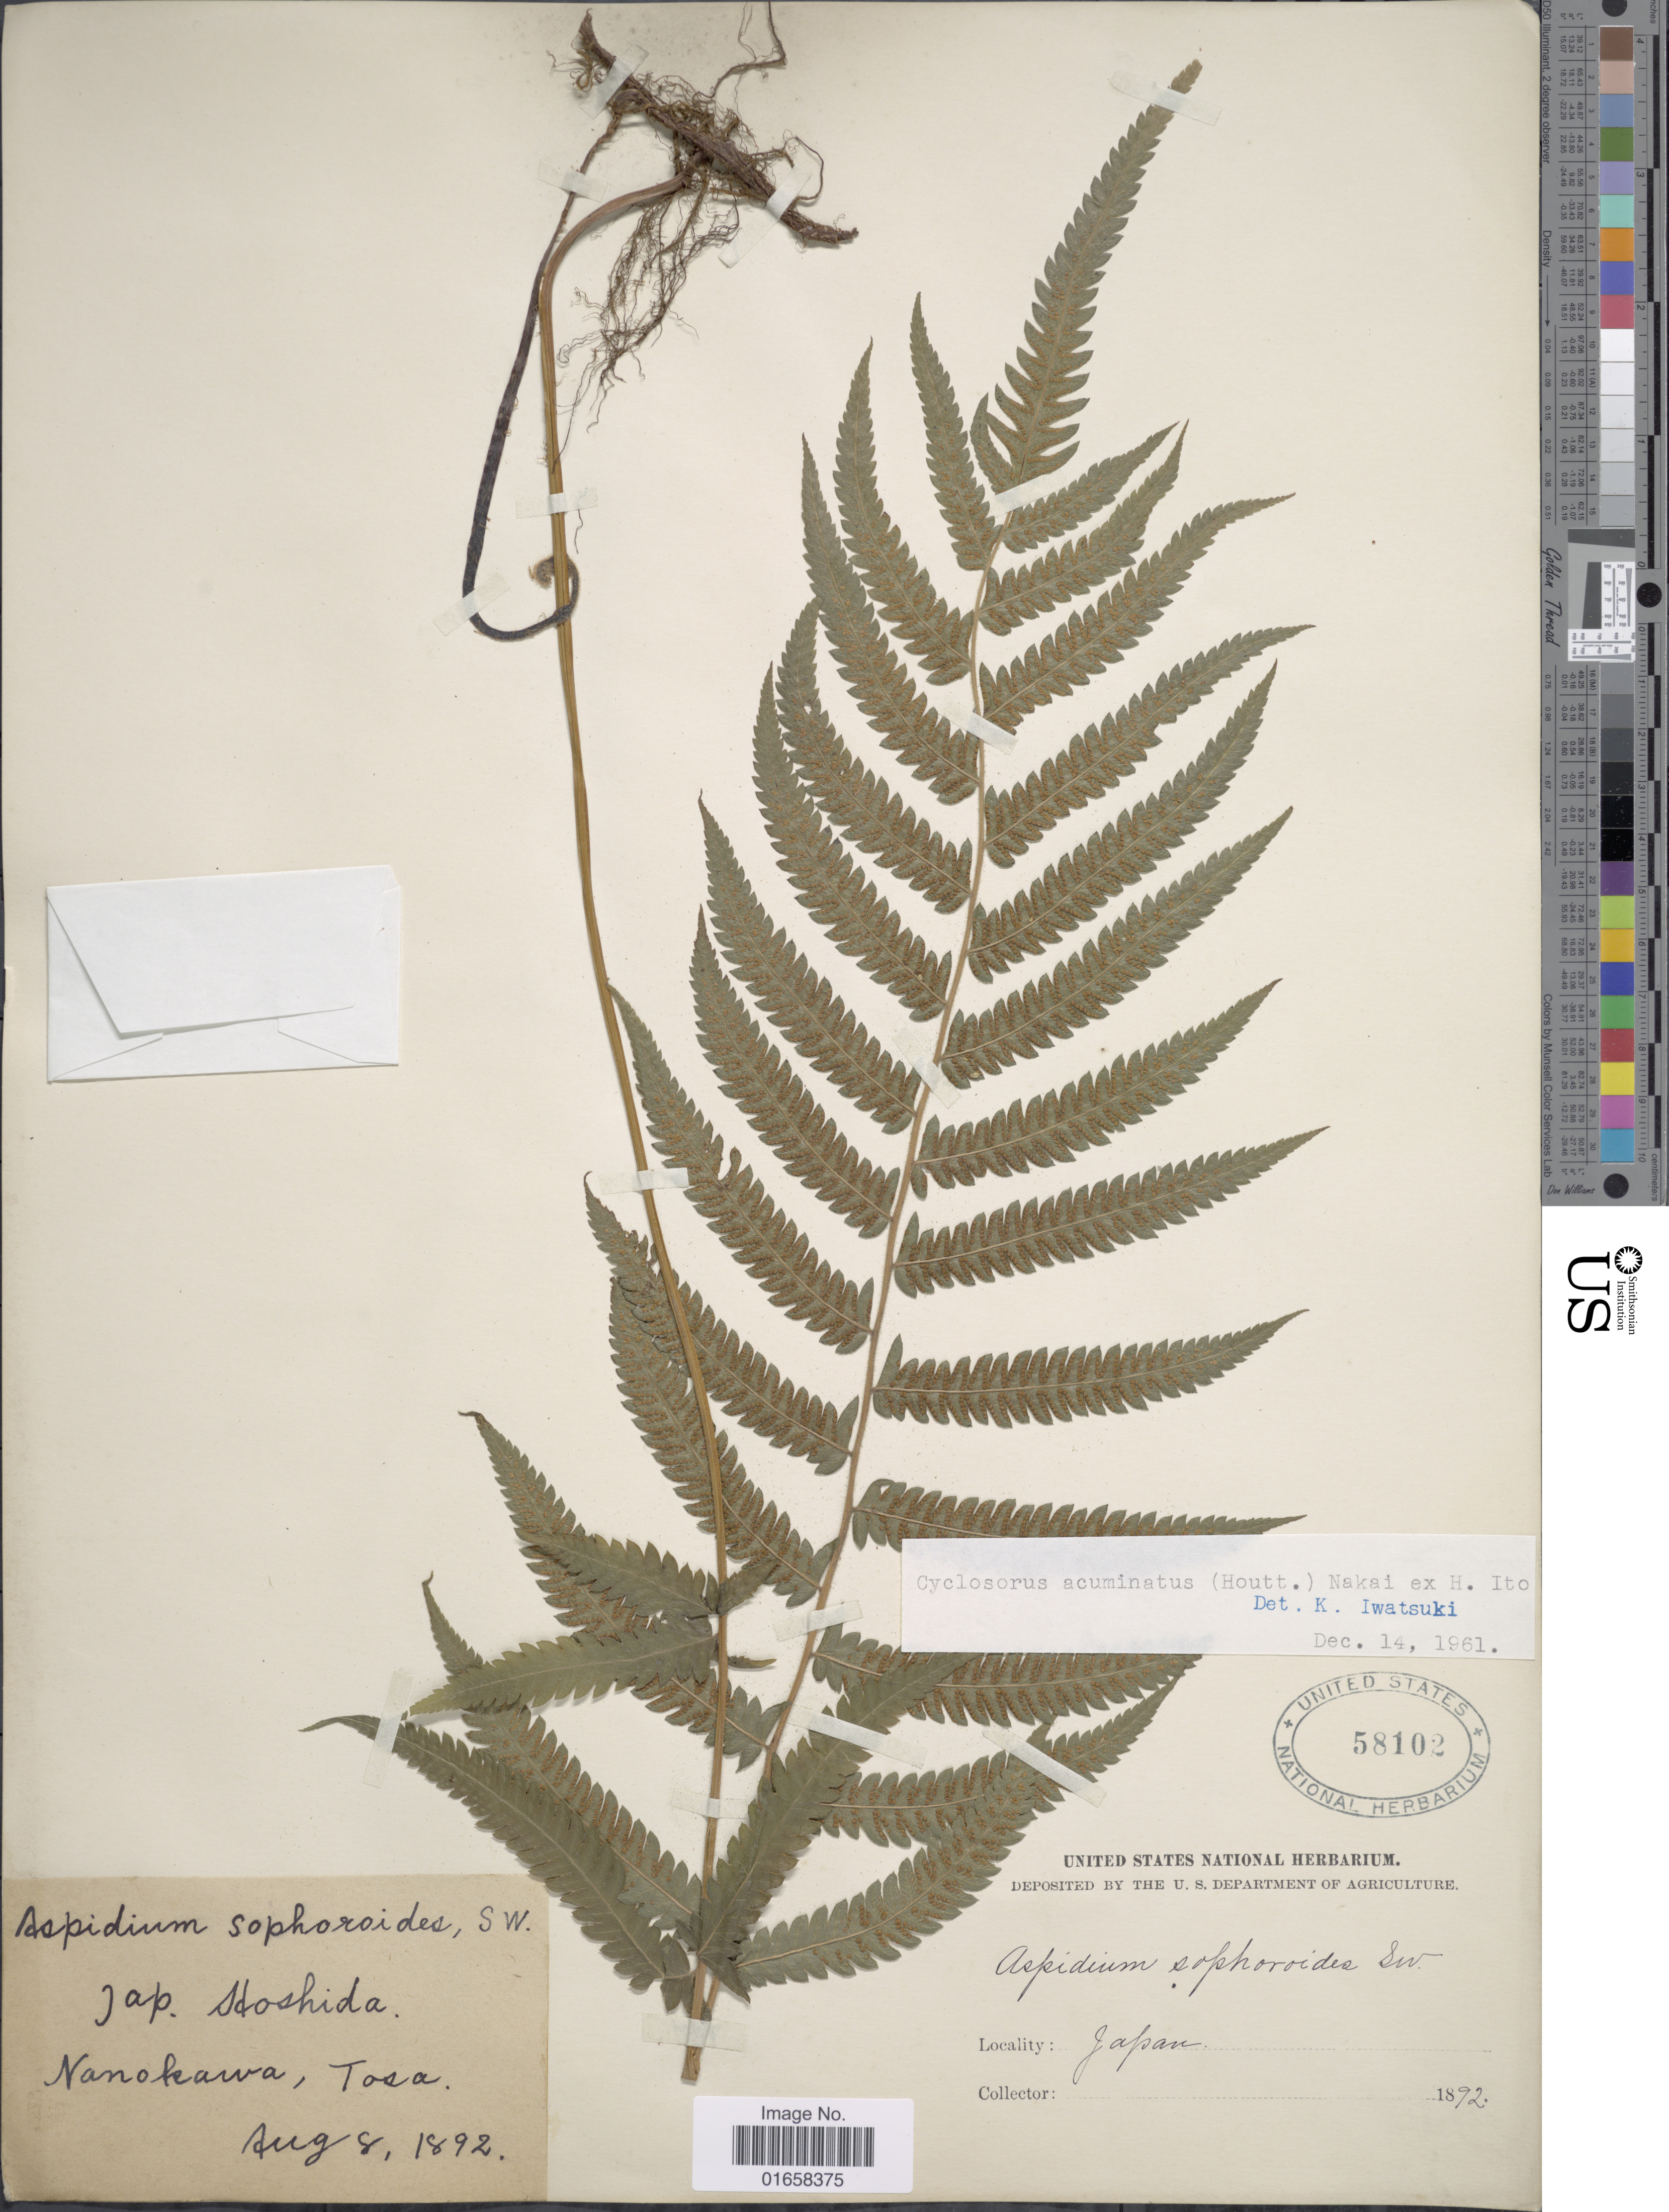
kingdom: Plantae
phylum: Tracheophyta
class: Polypodiopsida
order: Polypodiales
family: Thelypteridaceae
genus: Christella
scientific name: Christella acuminata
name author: (Houtt.) H. Lév.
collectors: ex herb. United States National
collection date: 1892-08-08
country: Japan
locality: Jap. Hoshida. Nanokawa, Tosa.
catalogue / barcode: US 58102